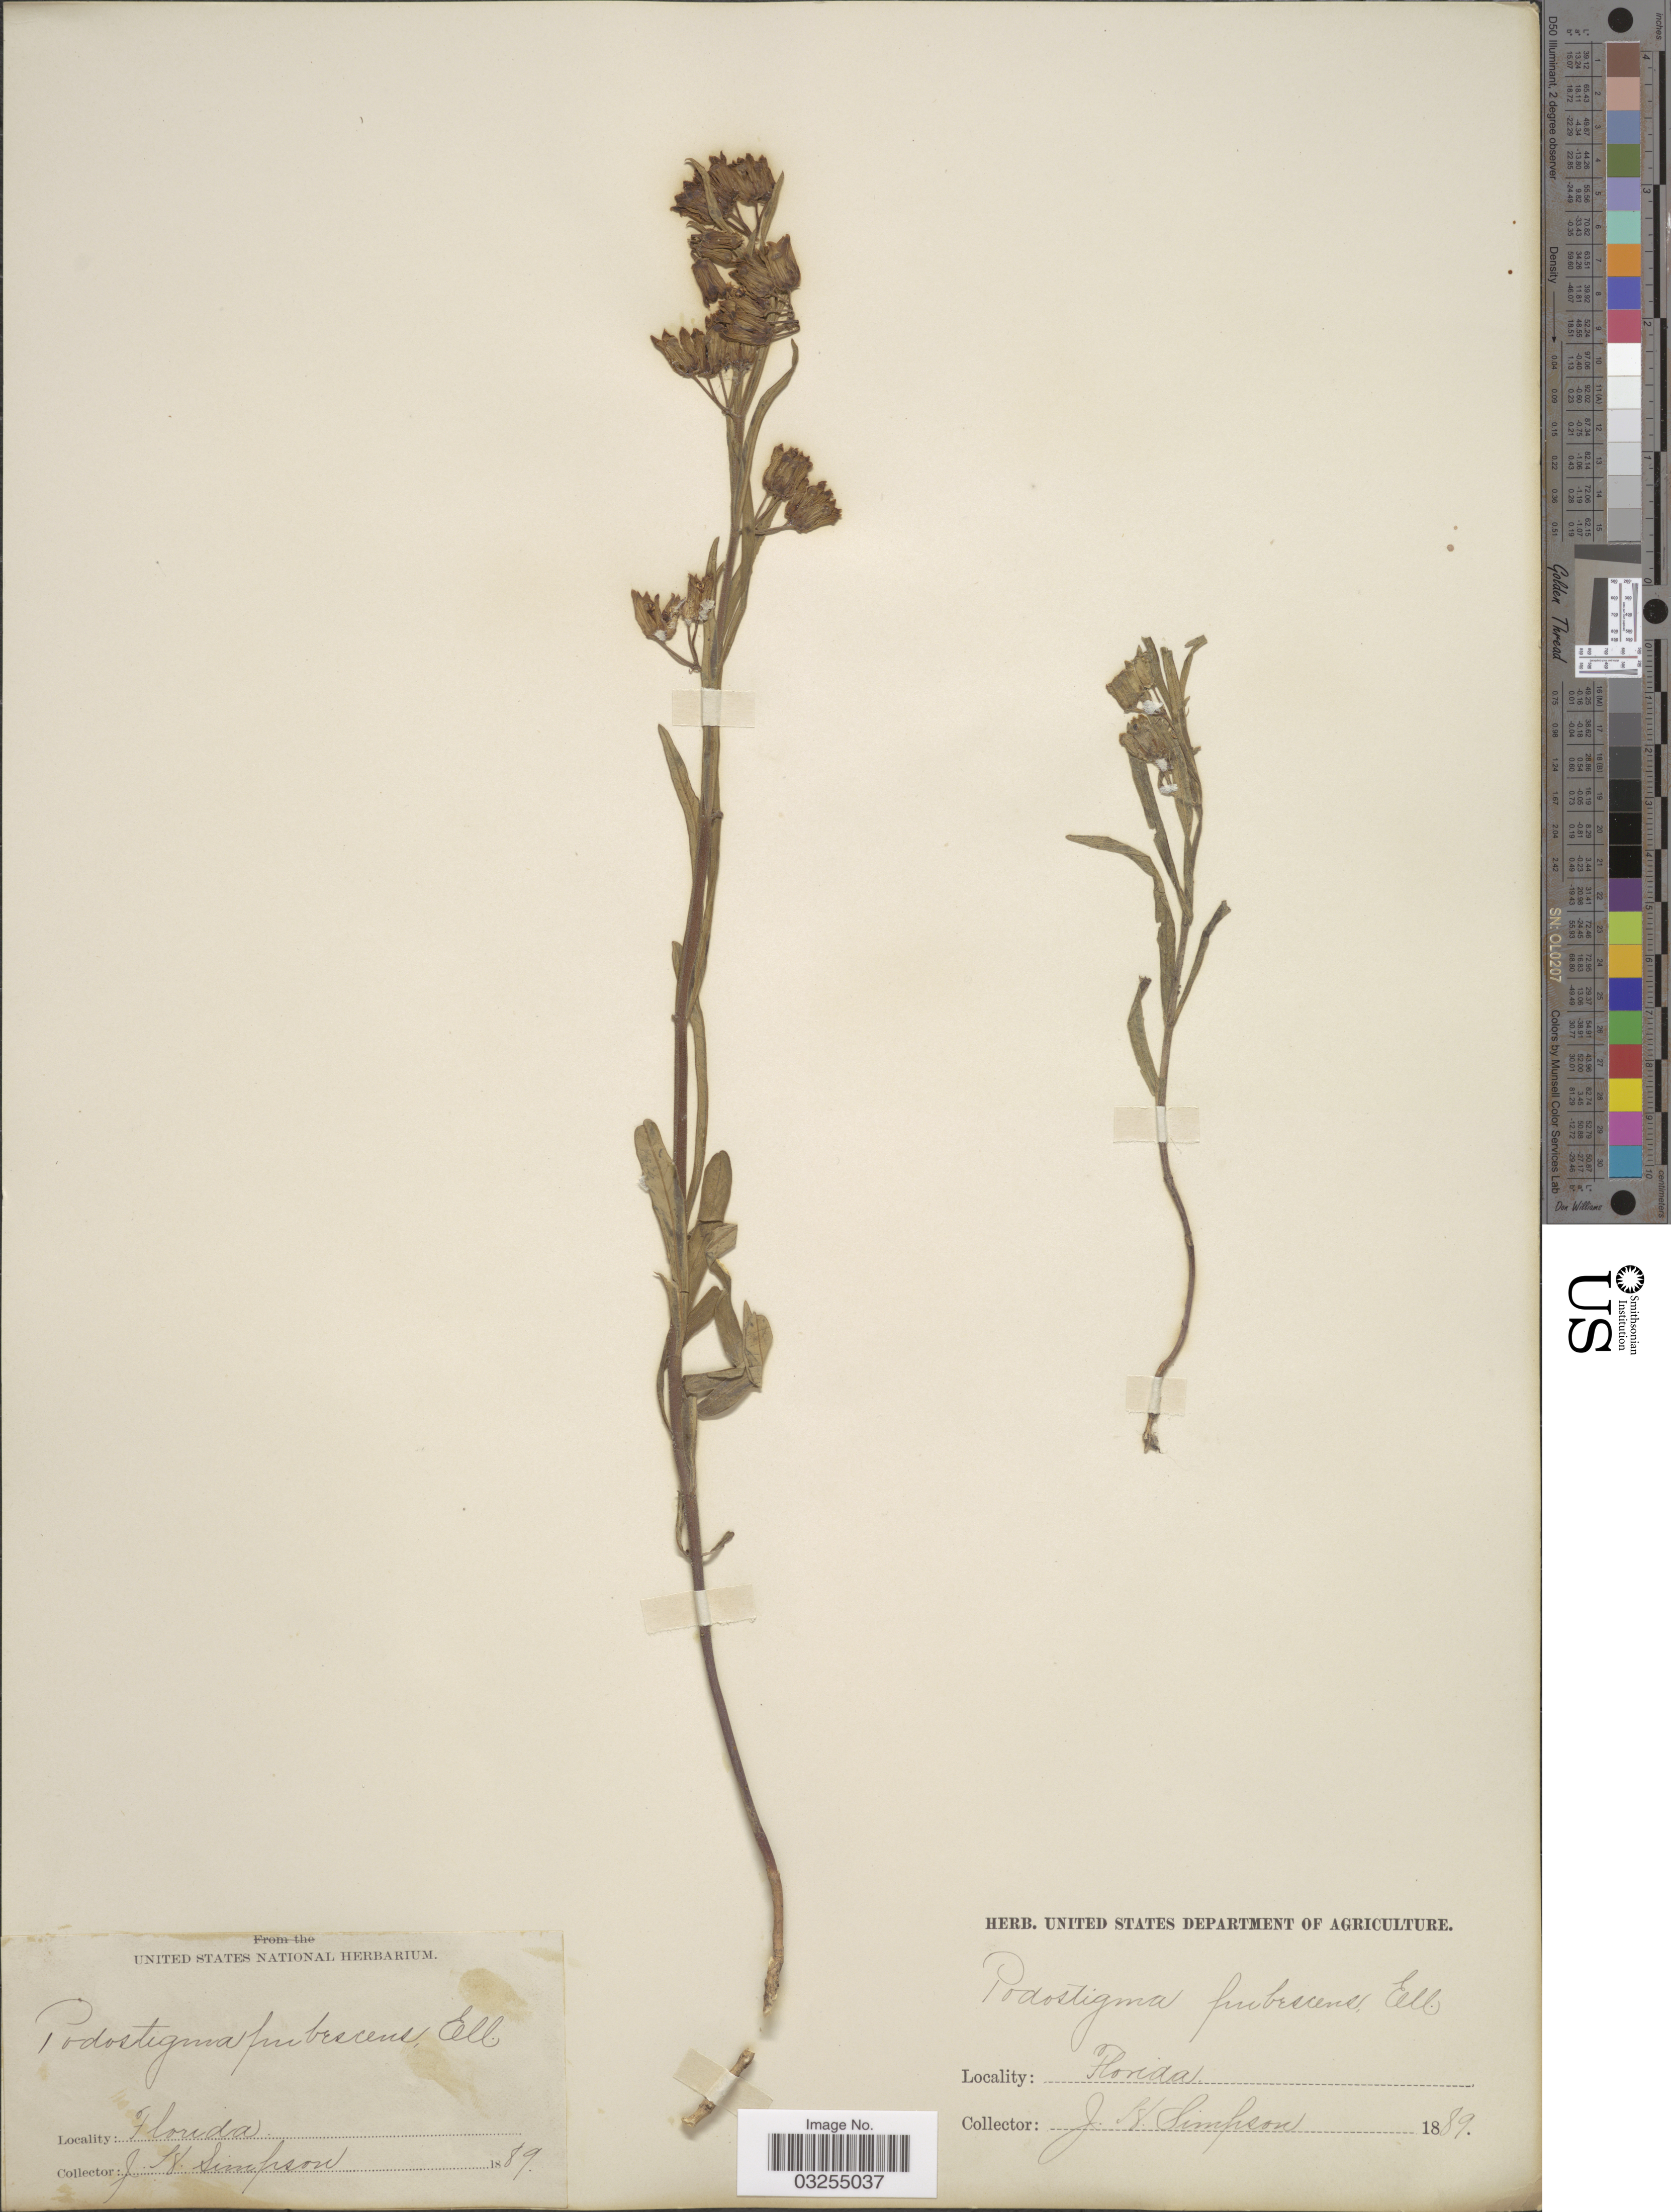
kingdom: Plantae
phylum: Tracheophyta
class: Magnoliopsida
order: Gentianales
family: Apocynaceae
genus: Asclepias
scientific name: Asclepias pedicellata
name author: Walter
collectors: J. H. Simpson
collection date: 1889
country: United States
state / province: Florida